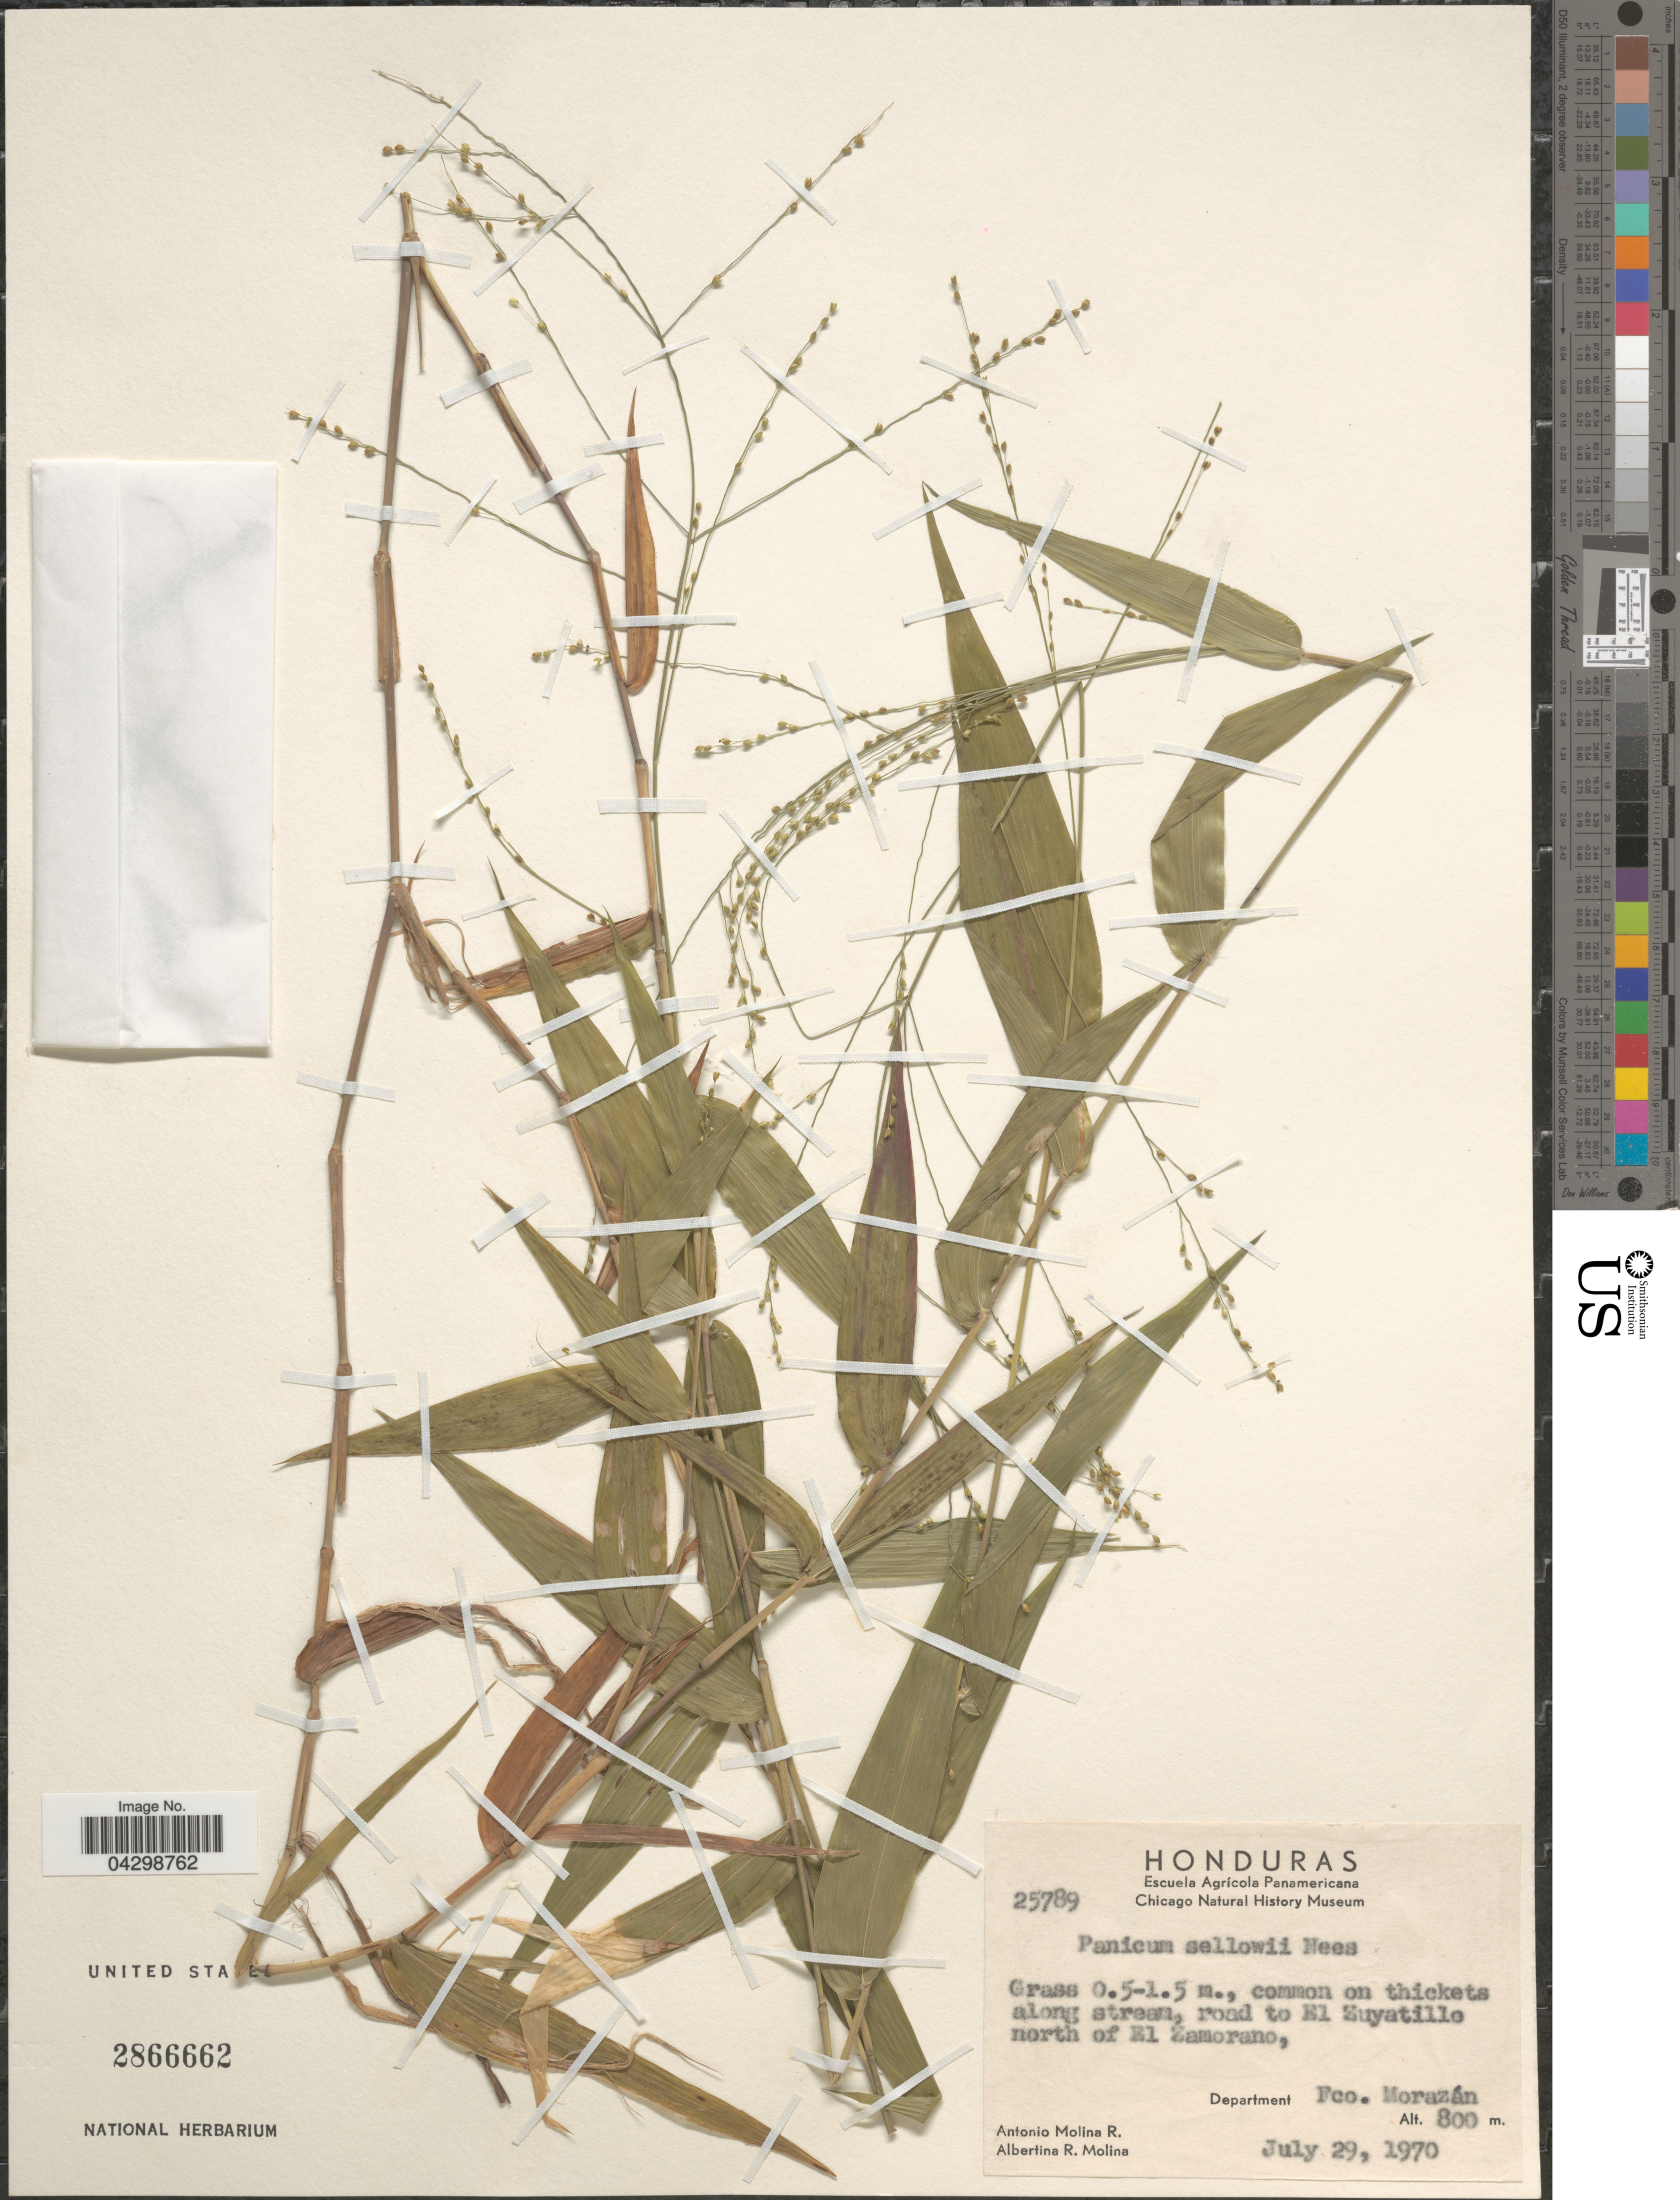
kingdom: Plantae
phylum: Tracheophyta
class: Liliopsida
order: Poales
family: Poaceae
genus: Panicum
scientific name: Panicum sellowii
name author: Nees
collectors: A. Molina R. & A. R. Molina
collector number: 25789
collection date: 1970-07-29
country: Honduras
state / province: Fco. Morazán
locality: Road to El Zuyatillo north of El Zamorano, Department Fco. Morazán.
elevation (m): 800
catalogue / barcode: US 2866662